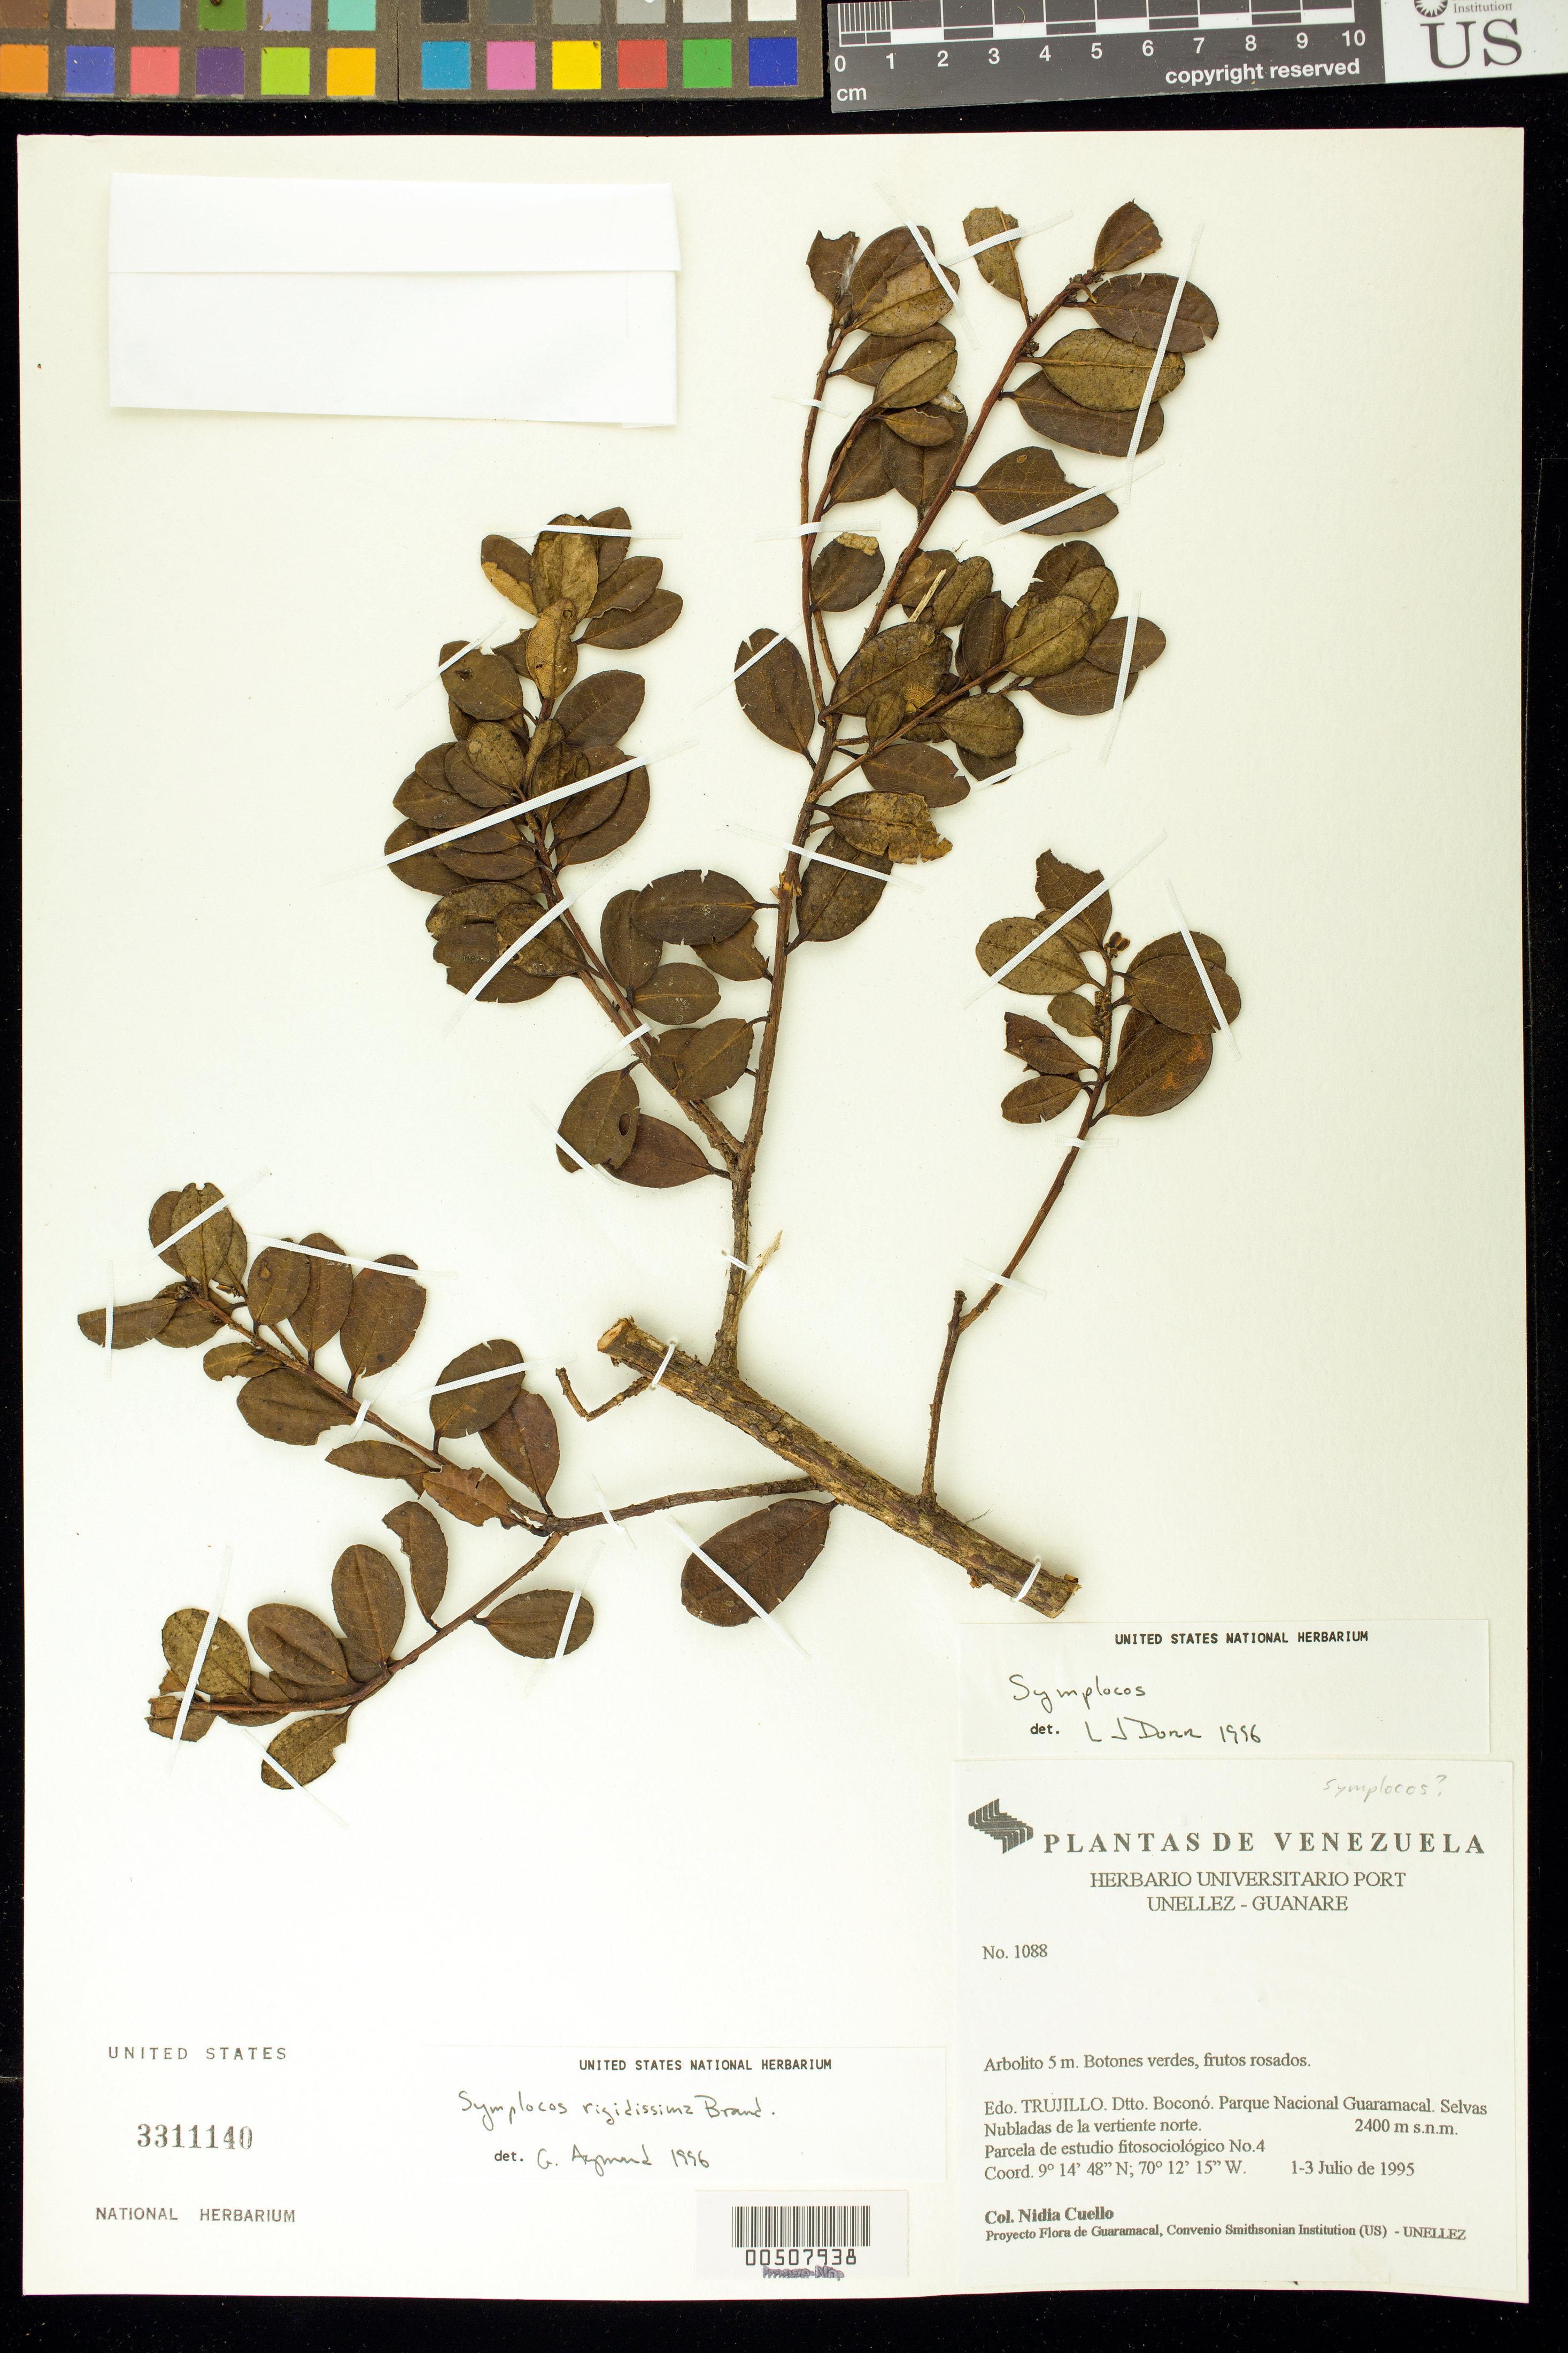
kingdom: Plantae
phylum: Tracheophyta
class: Magnoliopsida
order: Ericales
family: Symplocaceae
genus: Symplocos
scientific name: Symplocos rigidissima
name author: Brand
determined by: Aymard C., G. A., (PORT), Univ. Nac. Exp. de los Llanos Ezequiel Zamora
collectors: N. L. Cuello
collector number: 1088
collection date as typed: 01 Jul 1995 to 03 Jul 1995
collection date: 1995-07-01/1995-07-03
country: Venezuela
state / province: Trujillo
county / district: Boconó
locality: Parque Nacional Guaramacal. Vertiente N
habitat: Selvas Nubladas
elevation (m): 2400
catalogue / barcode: US 3311140